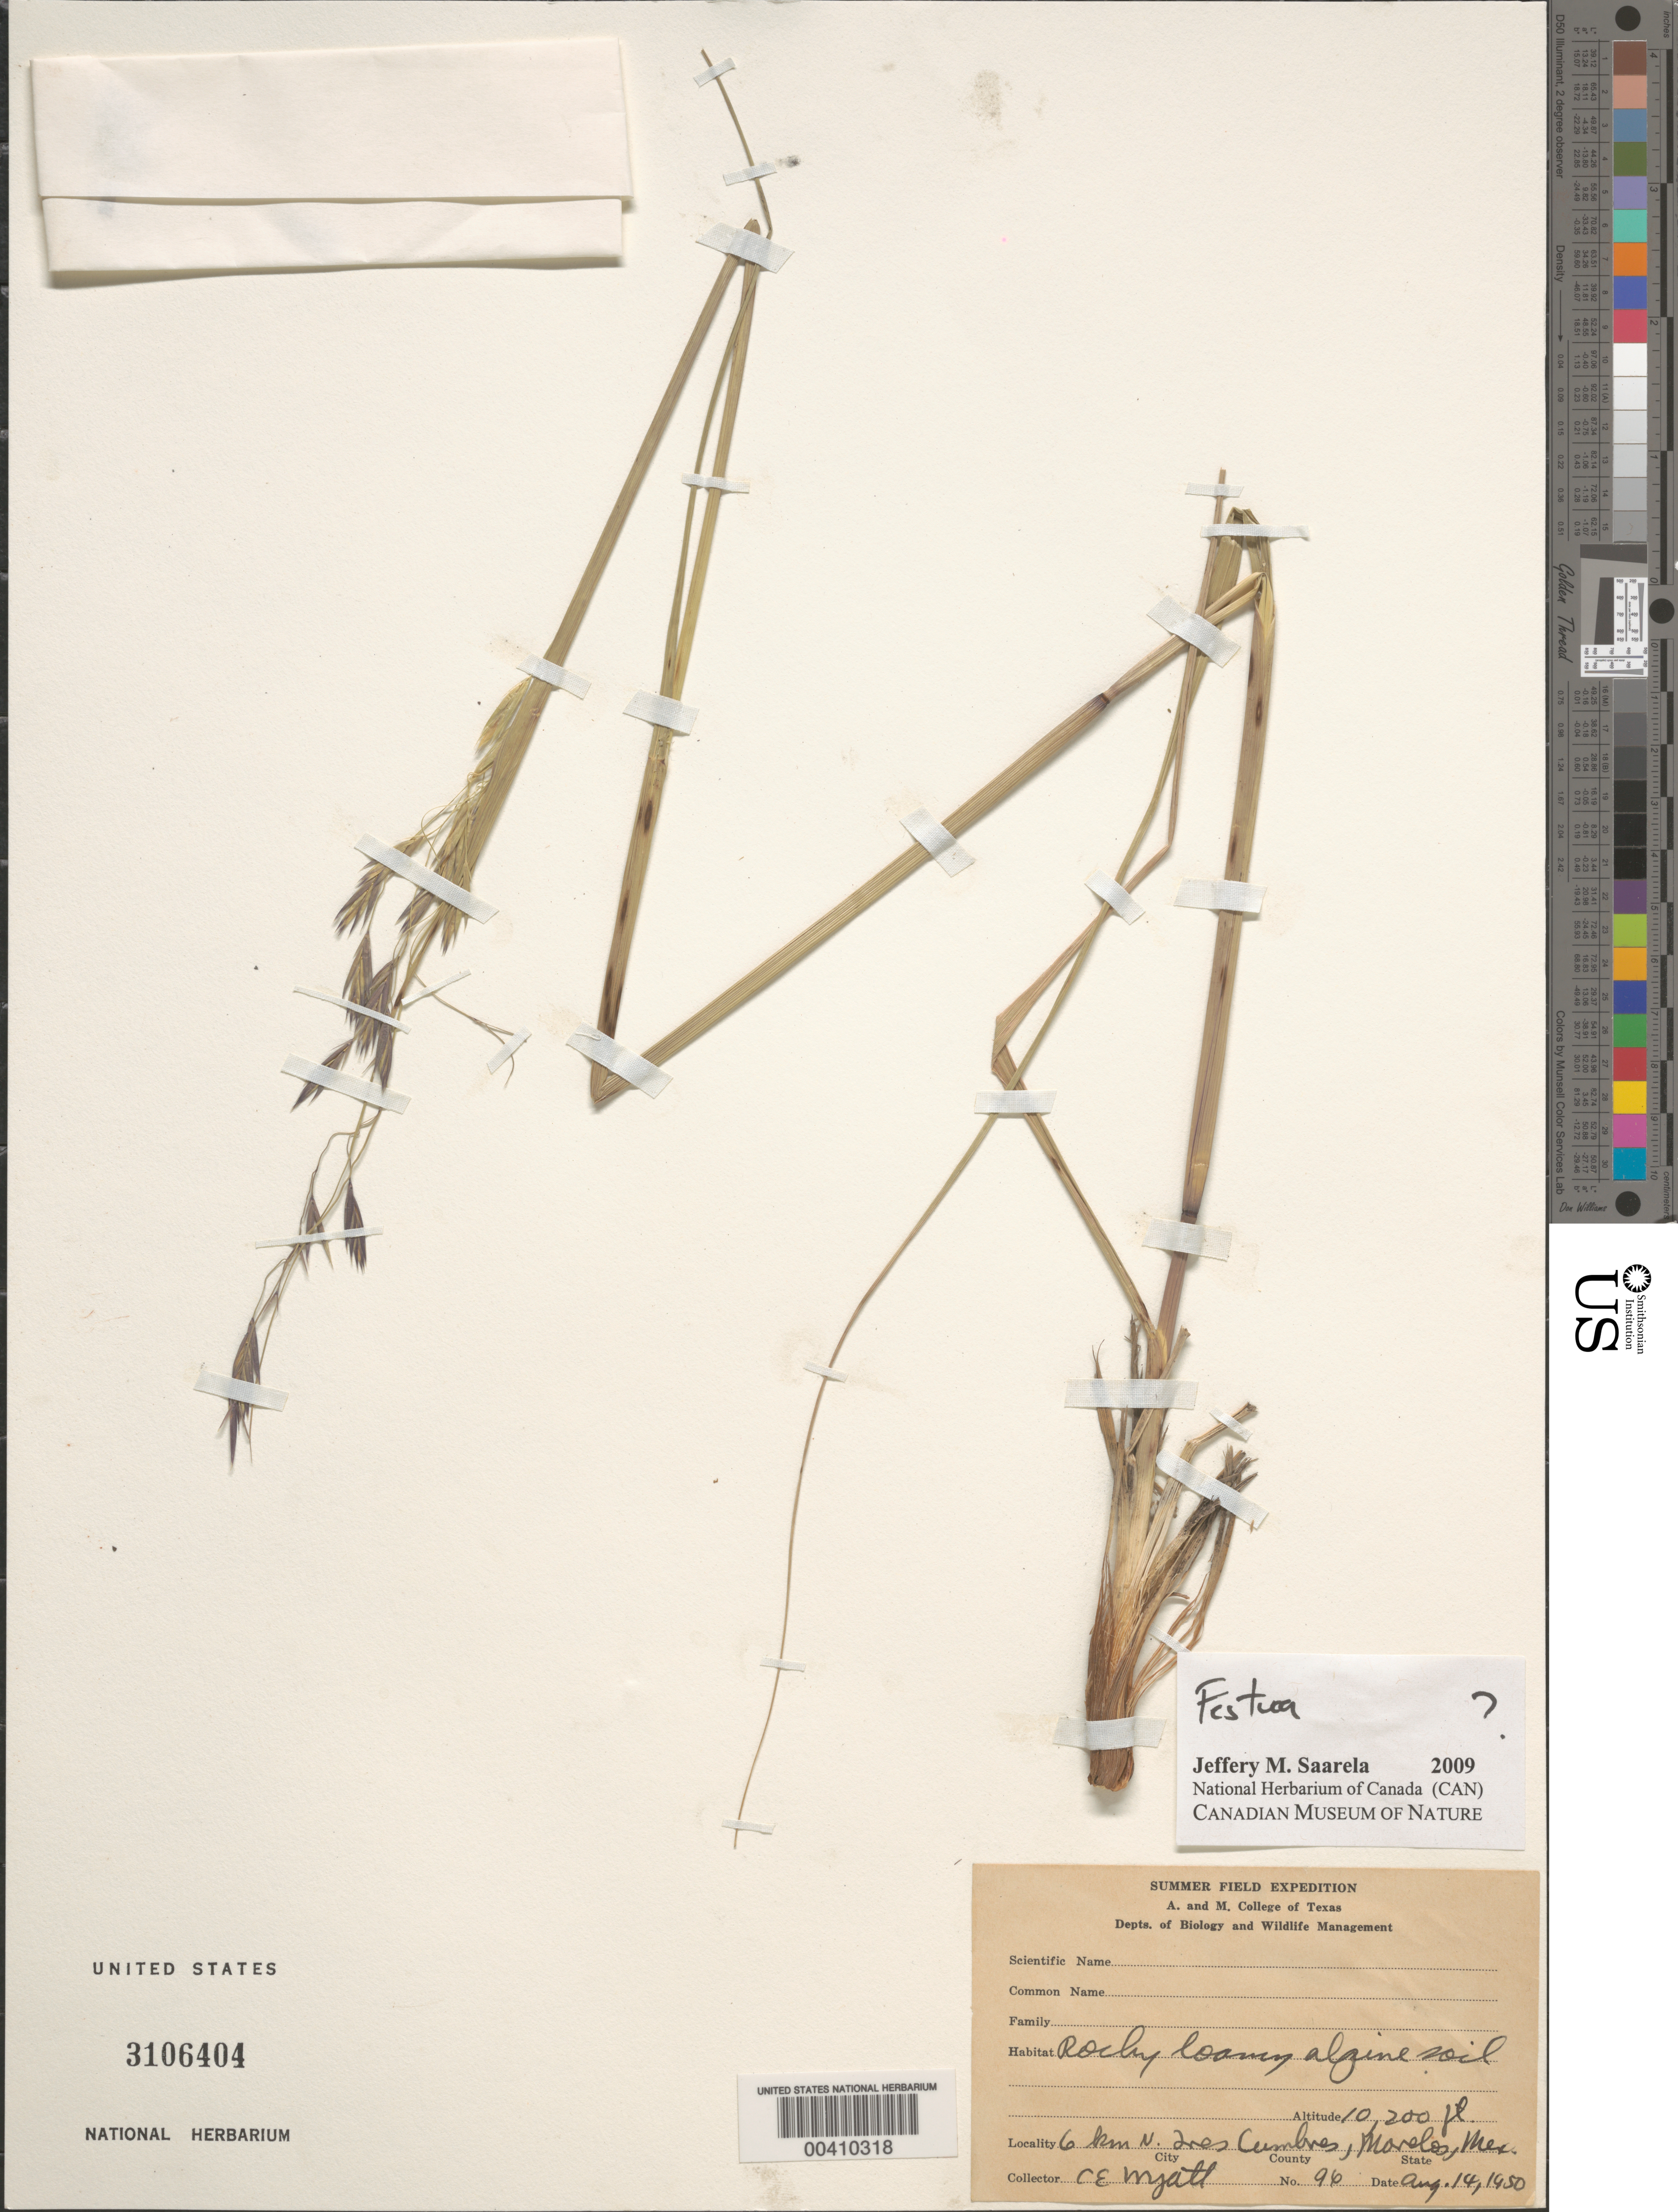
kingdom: Plantae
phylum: Tracheophyta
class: Liliopsida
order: Poales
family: Poaceae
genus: Festuca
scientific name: Festuca sp.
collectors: C. Wyatt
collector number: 96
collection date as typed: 14 Aug 1950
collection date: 1950-08-14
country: Mexico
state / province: Morelos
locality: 6 km N Tres Cumbres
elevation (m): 3109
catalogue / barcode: US 3106404